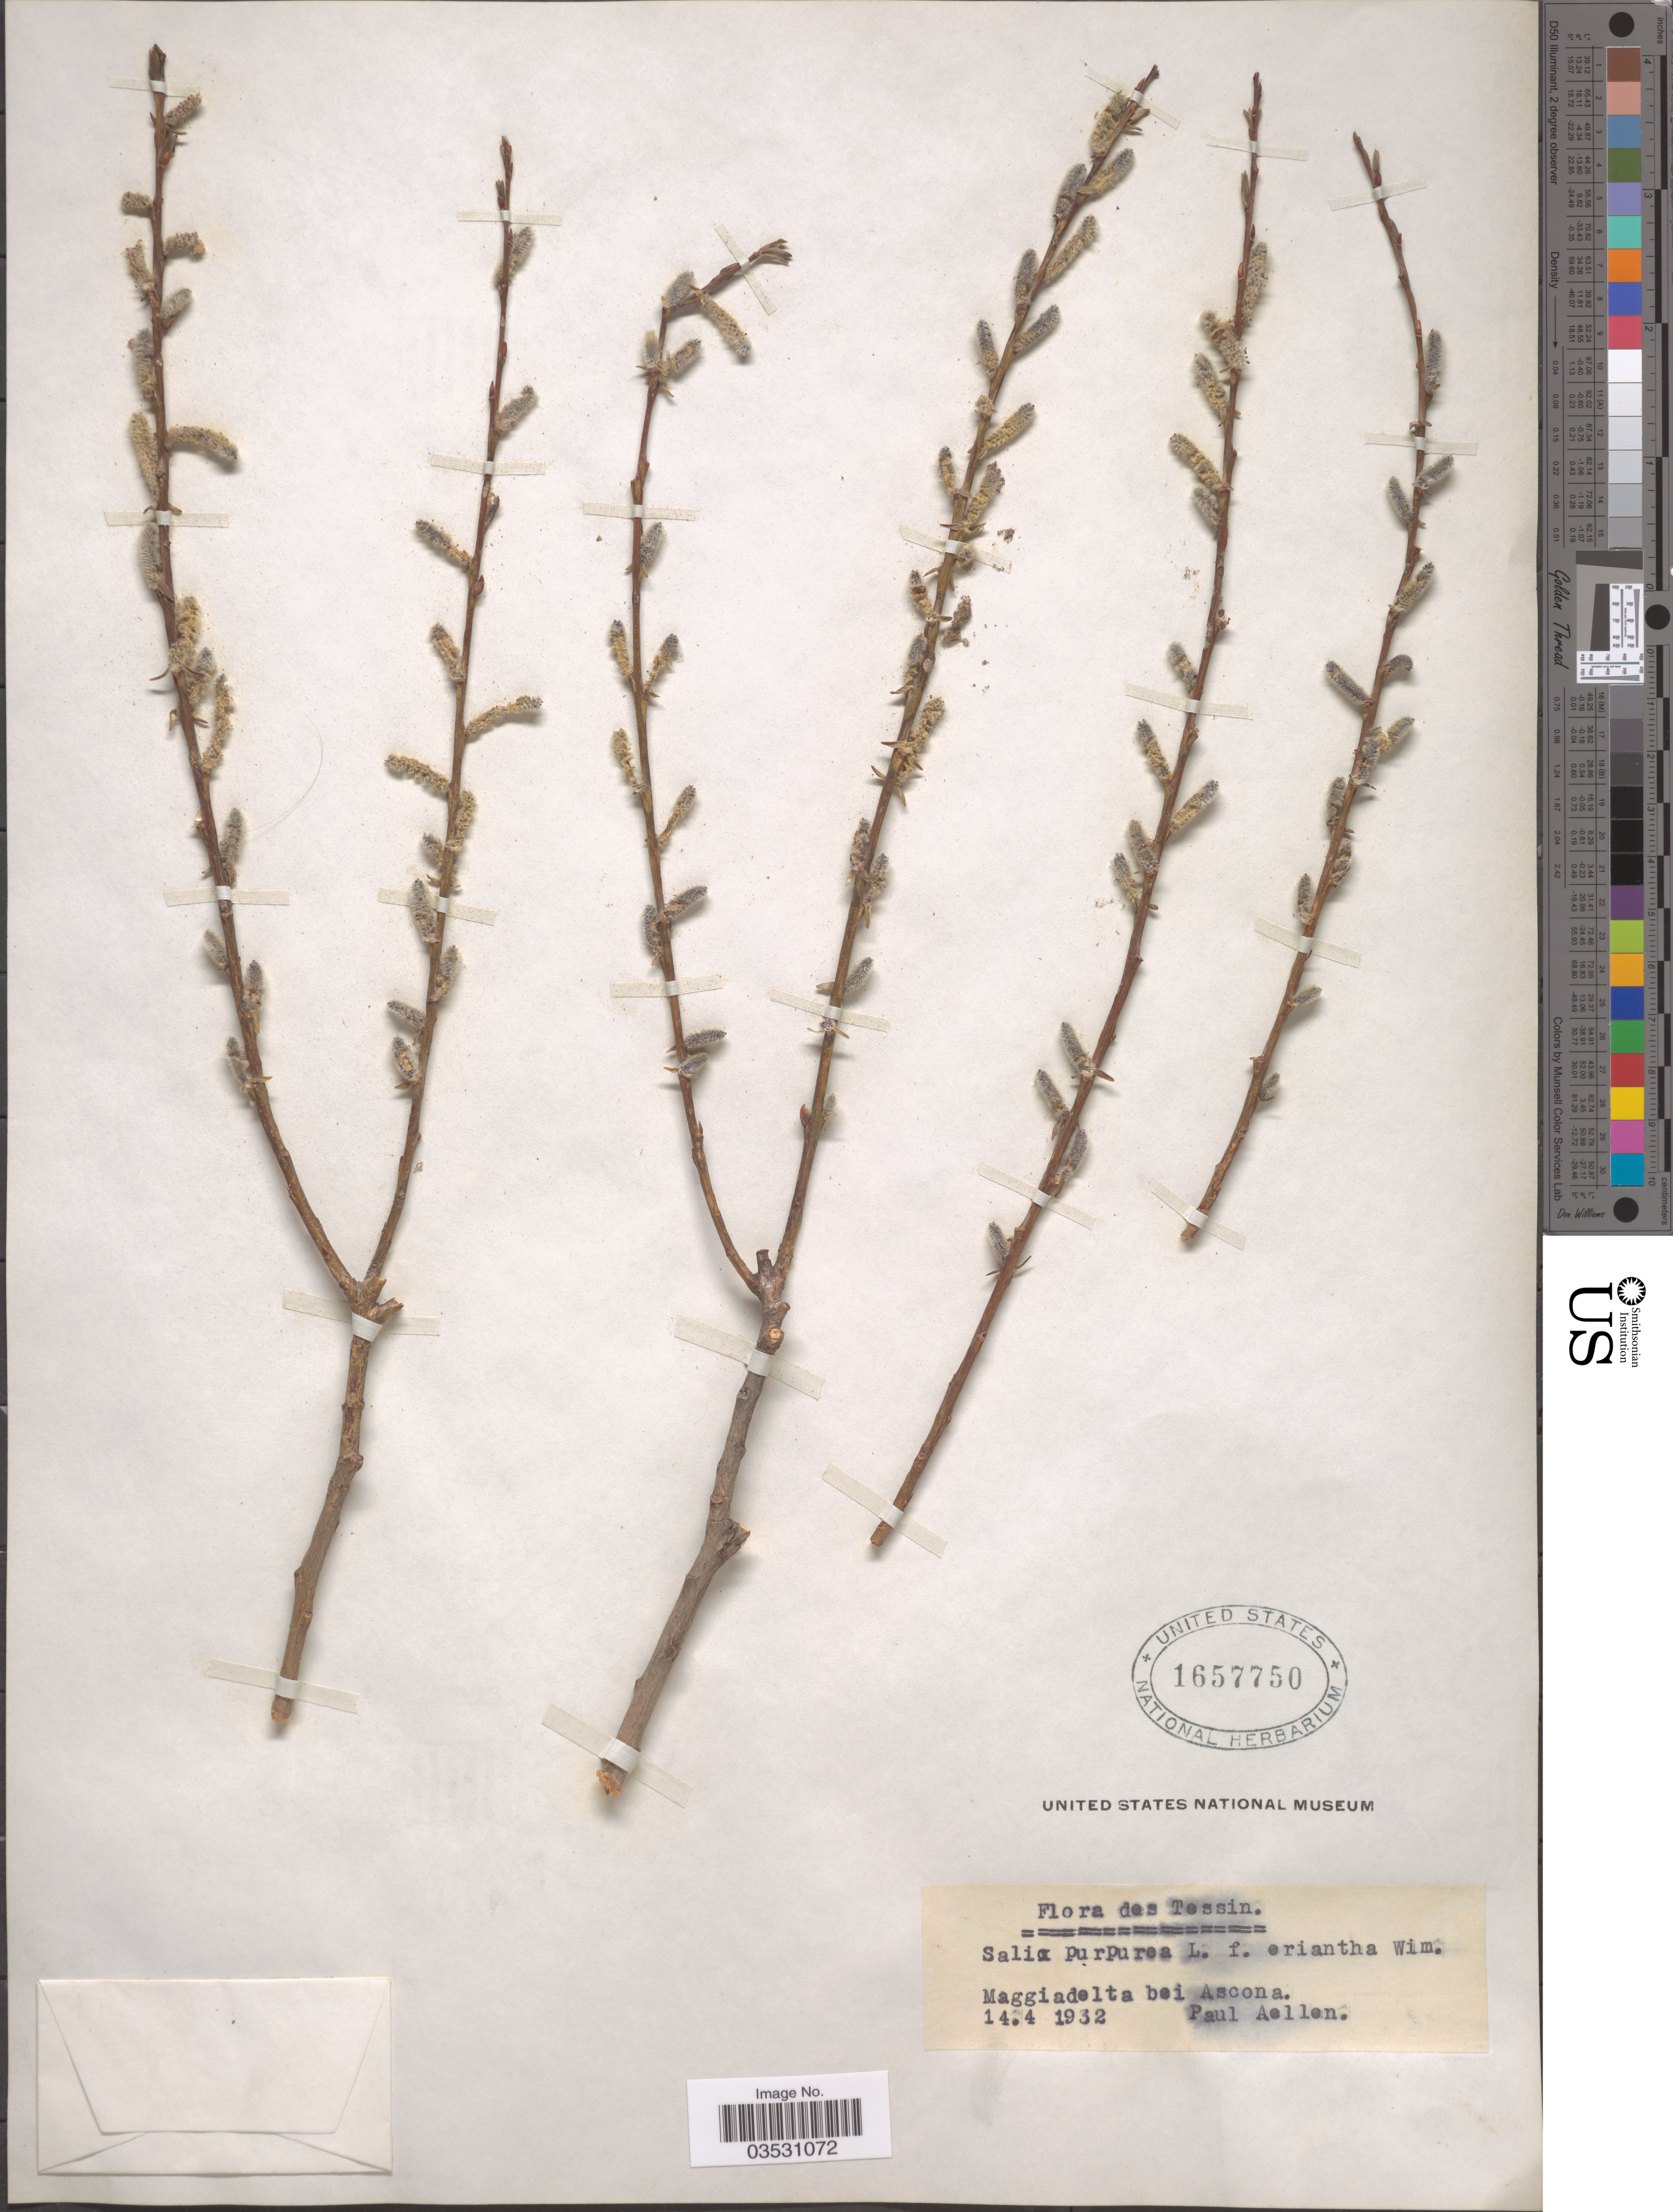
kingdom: Plantae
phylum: Tracheophyta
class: Magnoliopsida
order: Malpighiales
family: Salicaceae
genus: Salix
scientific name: Salix purpurea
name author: L.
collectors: P. Aellen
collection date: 1932-04-14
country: Switzerland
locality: Des Tessin. Maggiadelta bei Ascona.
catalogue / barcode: US 1657750